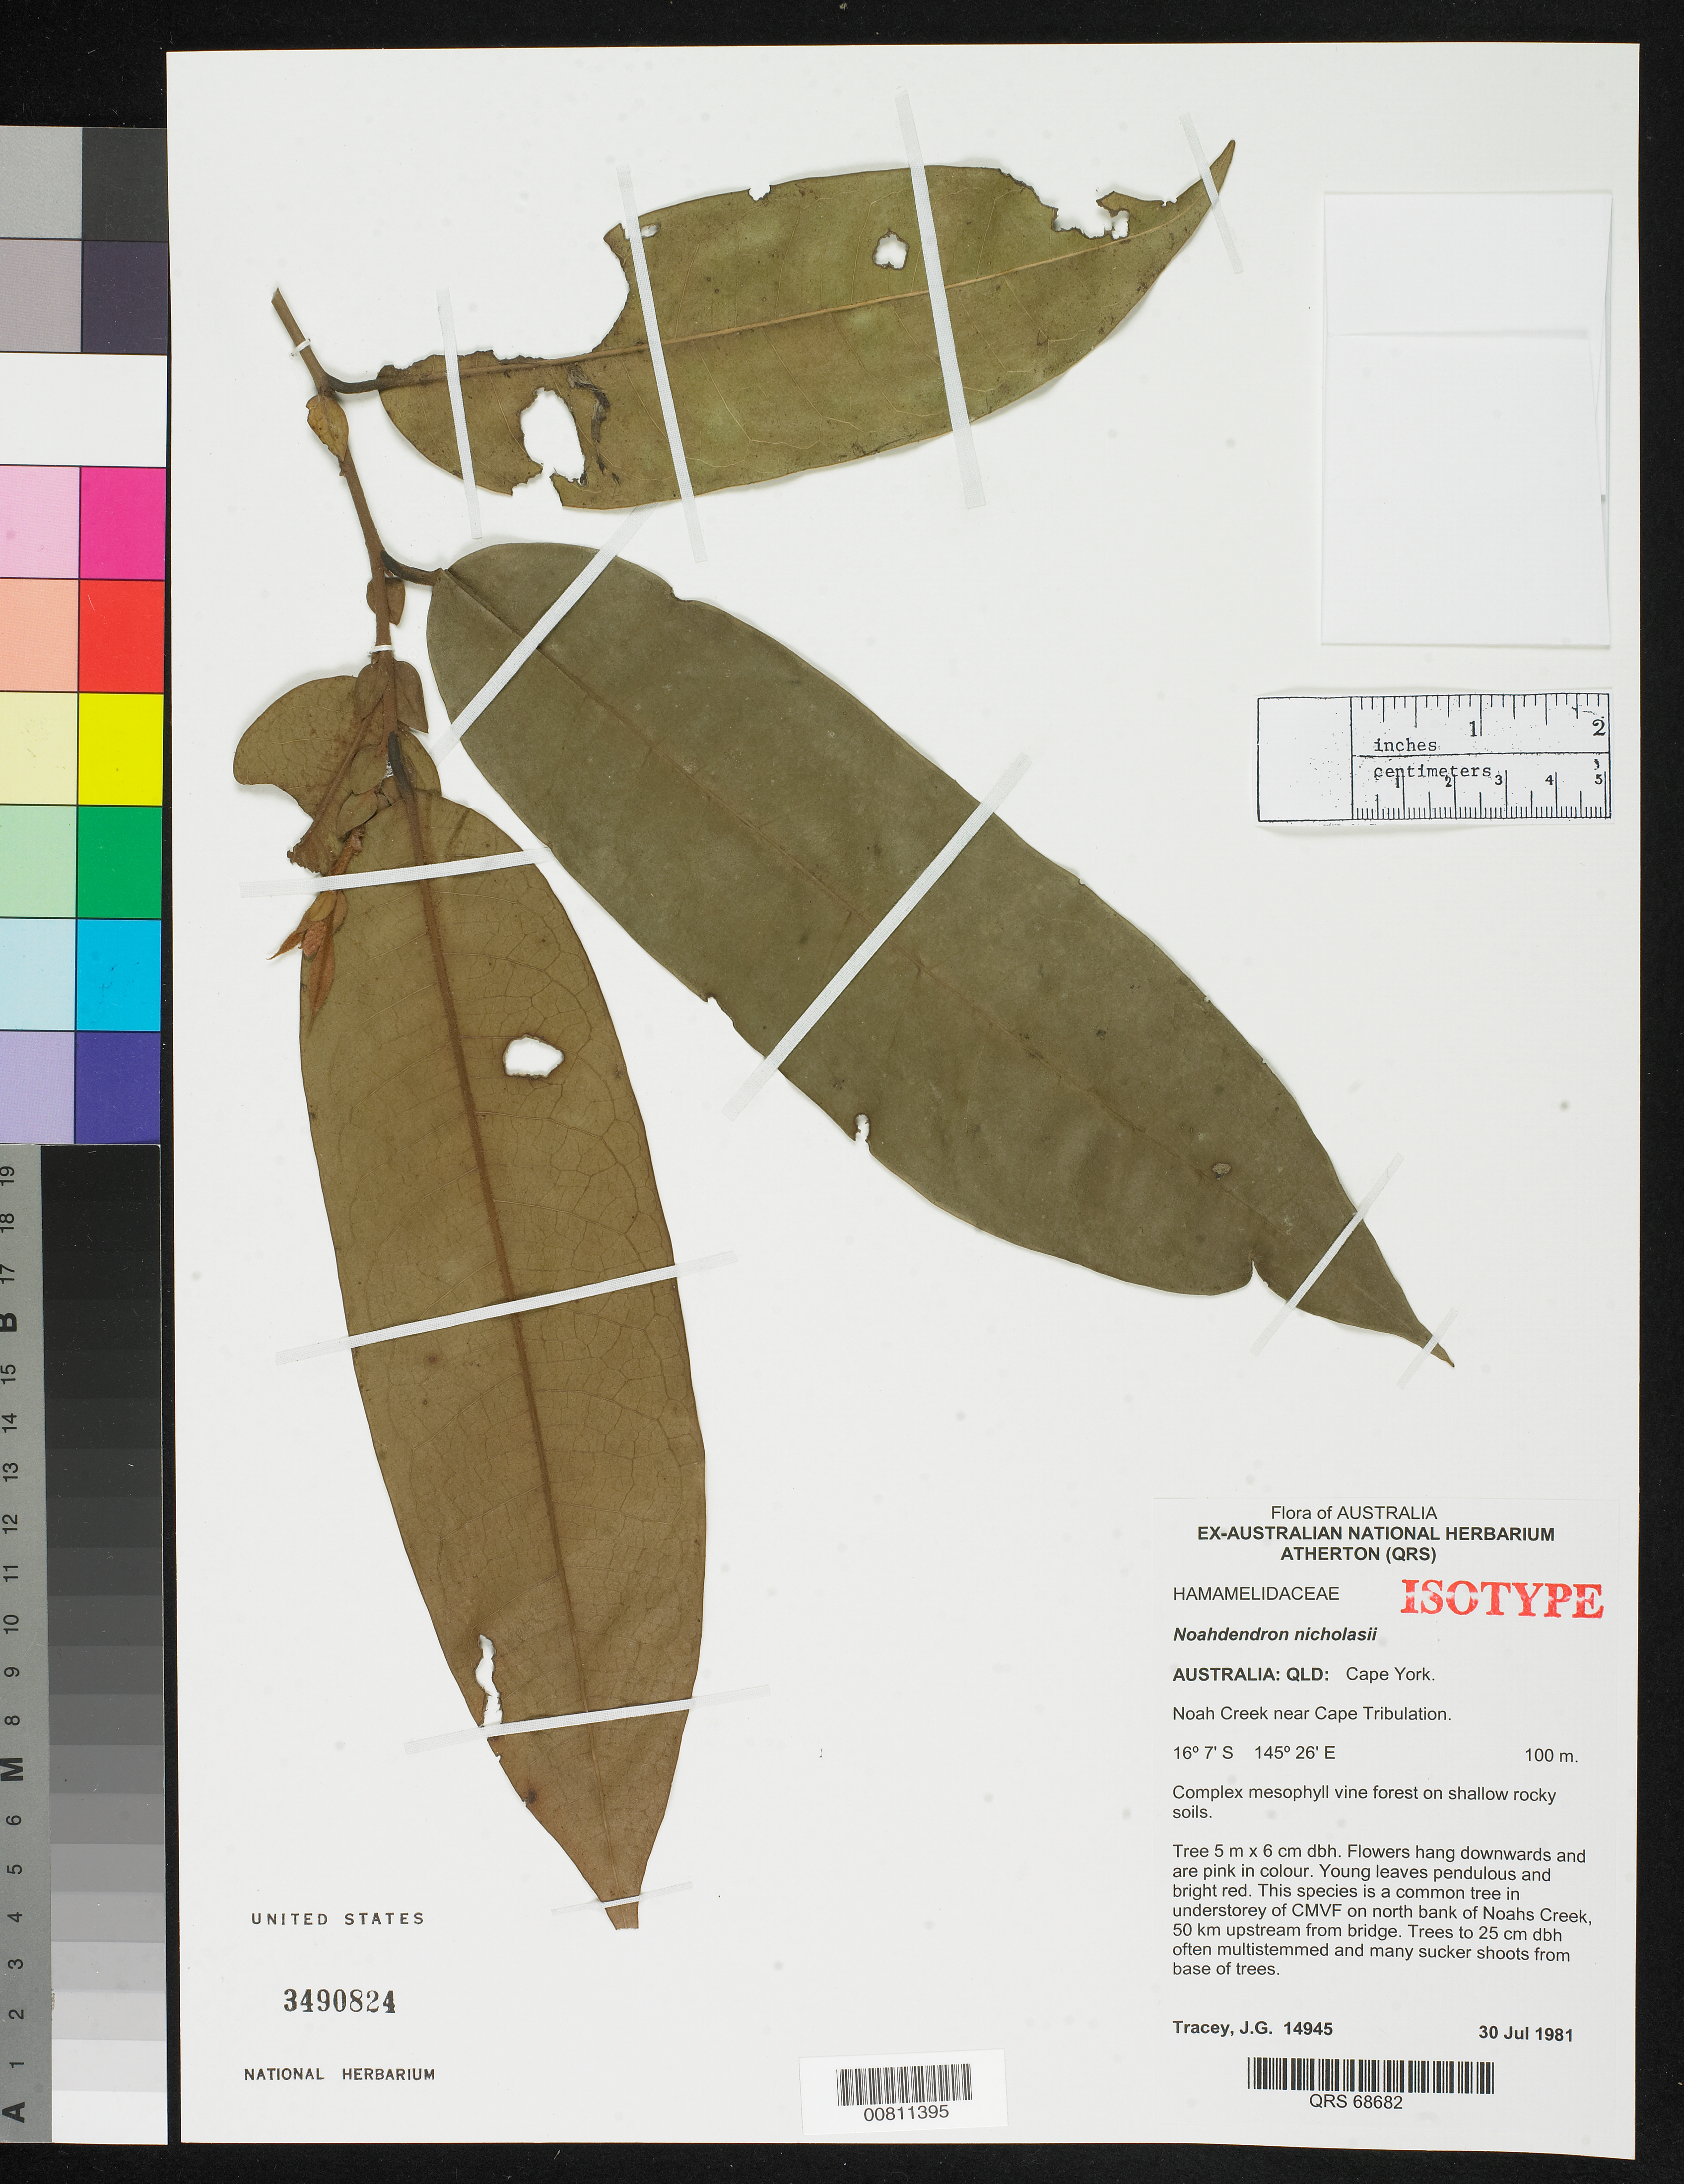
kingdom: Plantae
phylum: Tracheophyta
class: Magnoliopsida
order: Saxifragales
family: Hamamelidaceae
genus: Noahdendron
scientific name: Noahdendron nicholasii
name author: P.K. Endress & et al.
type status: Isotype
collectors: J. Tracey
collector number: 14945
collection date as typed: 30 Jul 1981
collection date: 1981-07-30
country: Australia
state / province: Queensland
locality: Australia: QLD: Cape York. Noah Creek near Cape Tribulation.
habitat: Complex mesophyll vine forest on shallow rocky soils.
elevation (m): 100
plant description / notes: Holotype at Z.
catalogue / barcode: US 3490824